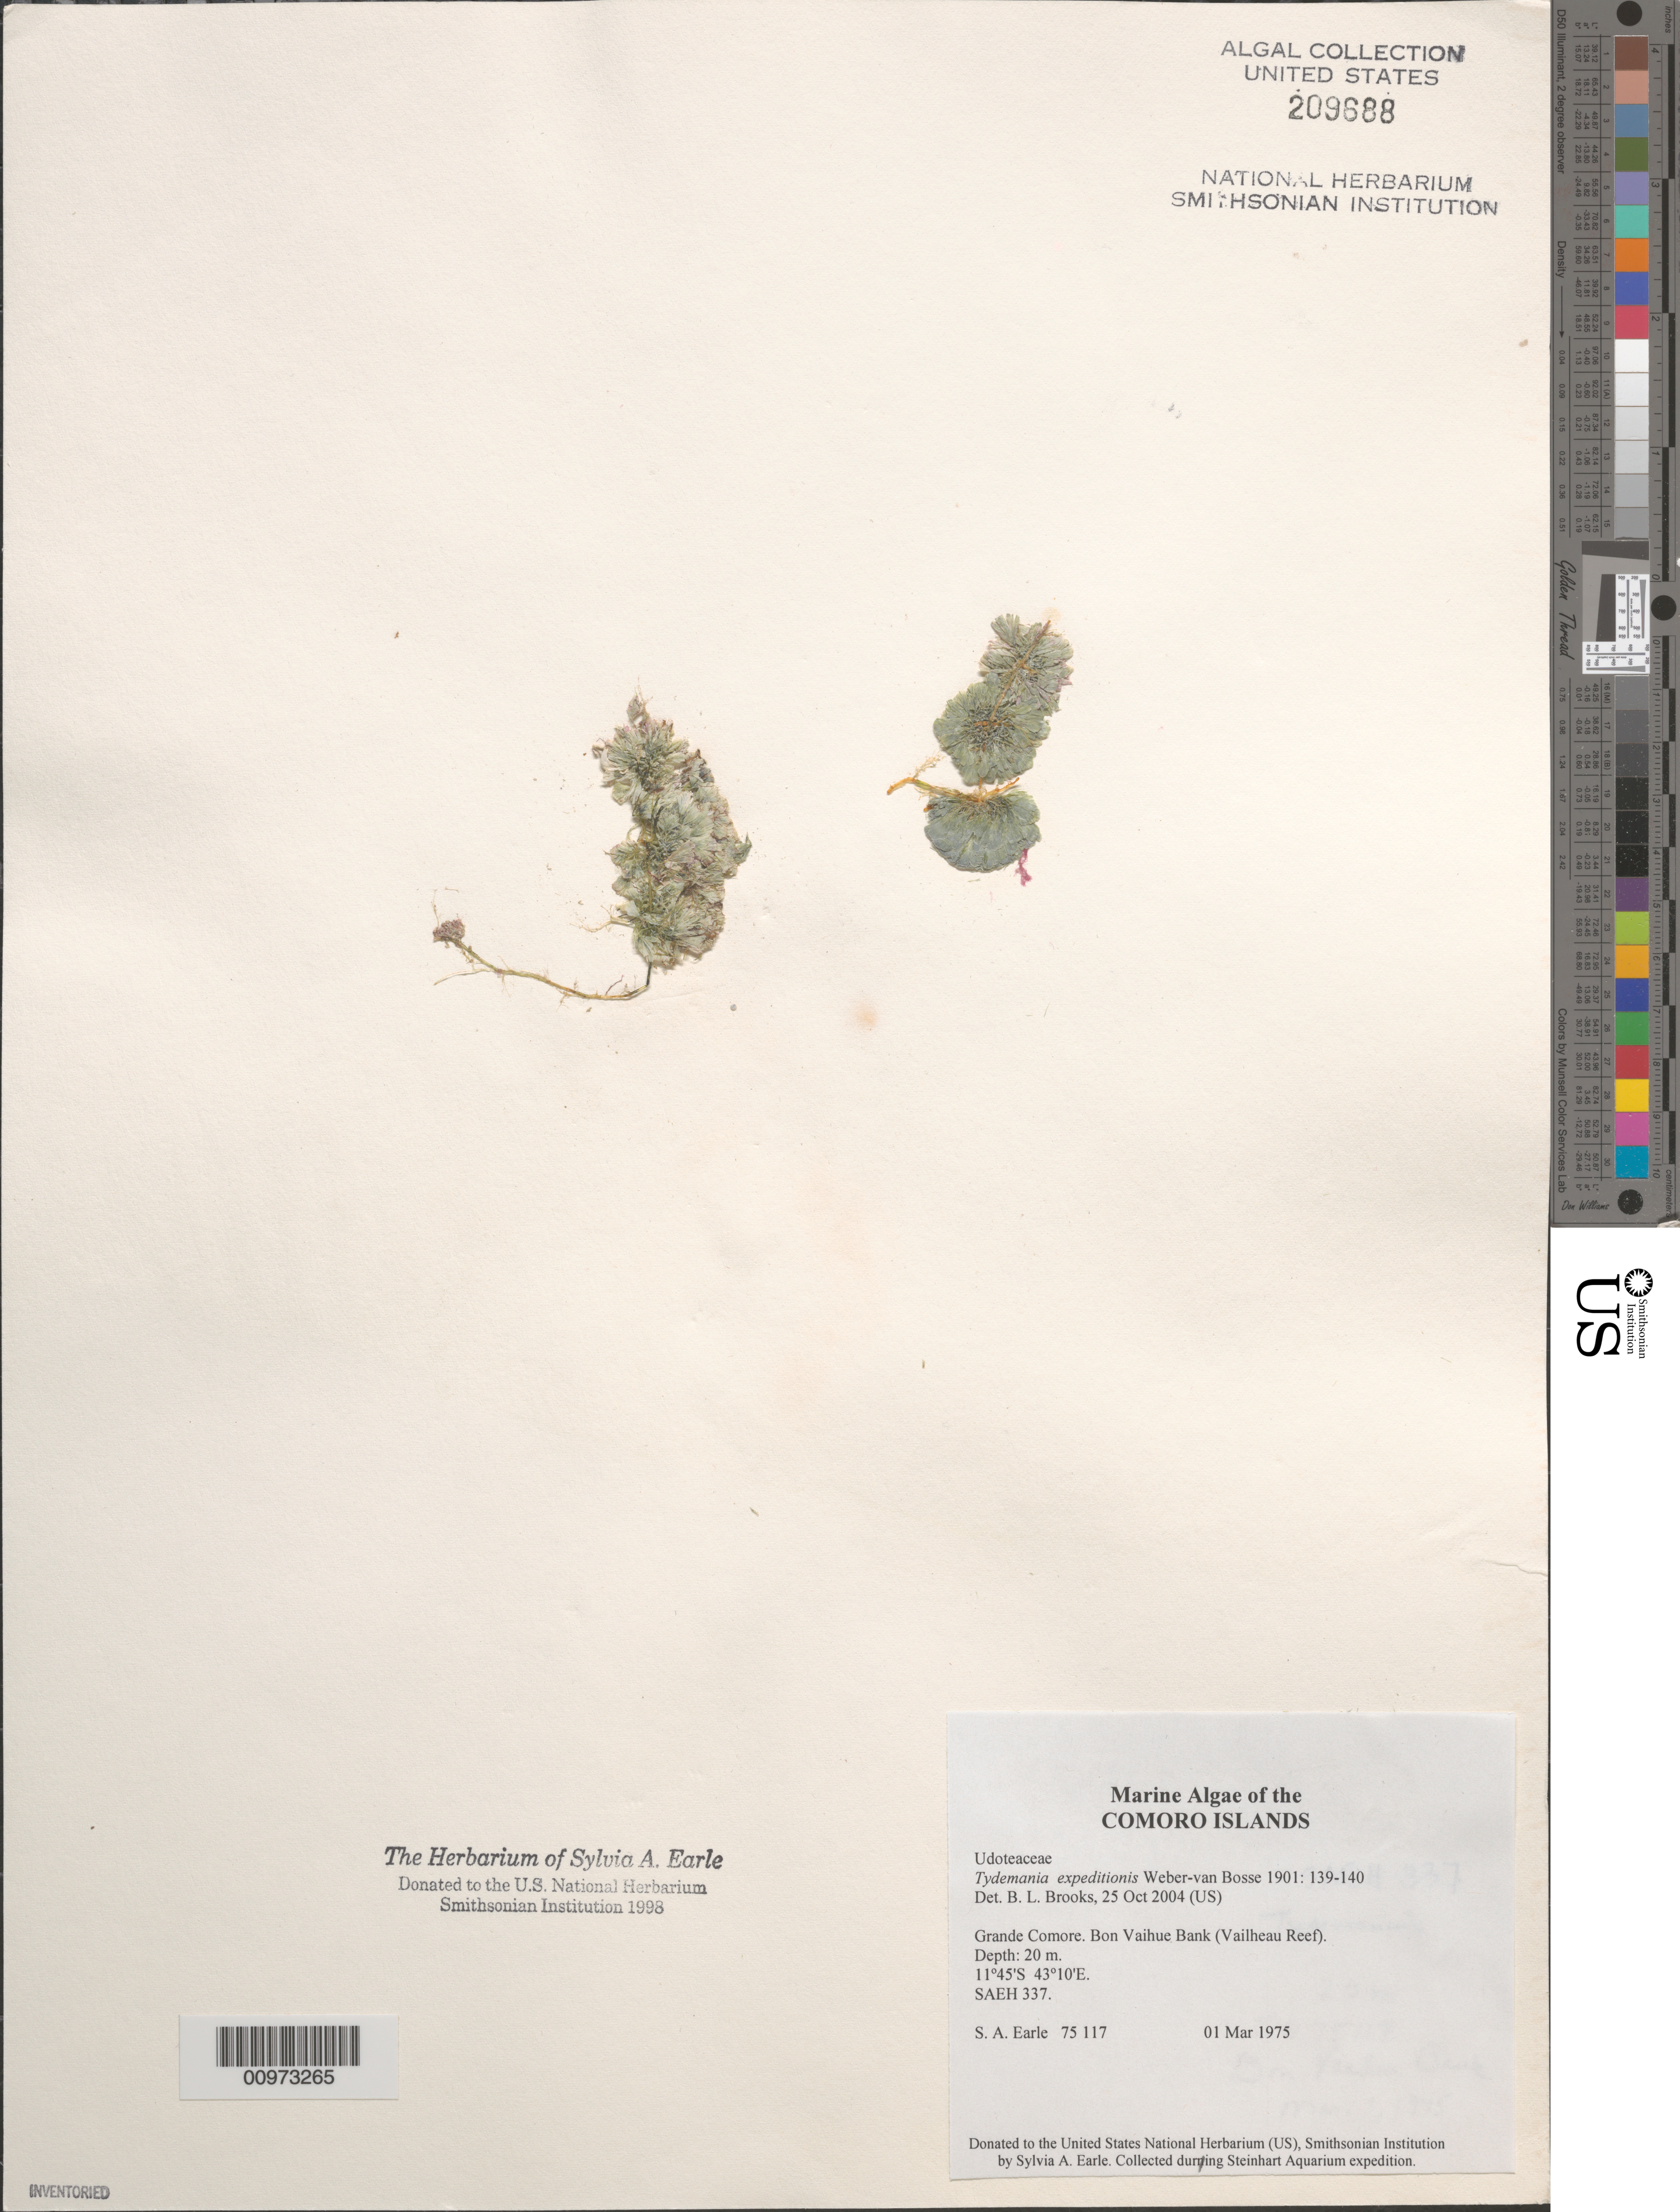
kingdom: Plantae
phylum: Chlorophyta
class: Ulvophyceae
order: Bryopsidales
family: Udoteaceae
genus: Tydemania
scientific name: Tydemania expeditionis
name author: Weber Bosse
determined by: Brooks, B. L., (BOT), Smithsonian Institution - National Museum of Natural History (UNITED STATES)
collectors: S. A. Earle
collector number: SE 75117 & SAEH 337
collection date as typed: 01 Mar 1975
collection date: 1975-03-01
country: Comoros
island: Grande Comore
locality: Bon Vaihue Bank (Vailheau Reef)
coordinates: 11 45' S, 43 10' E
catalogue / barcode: US 209688